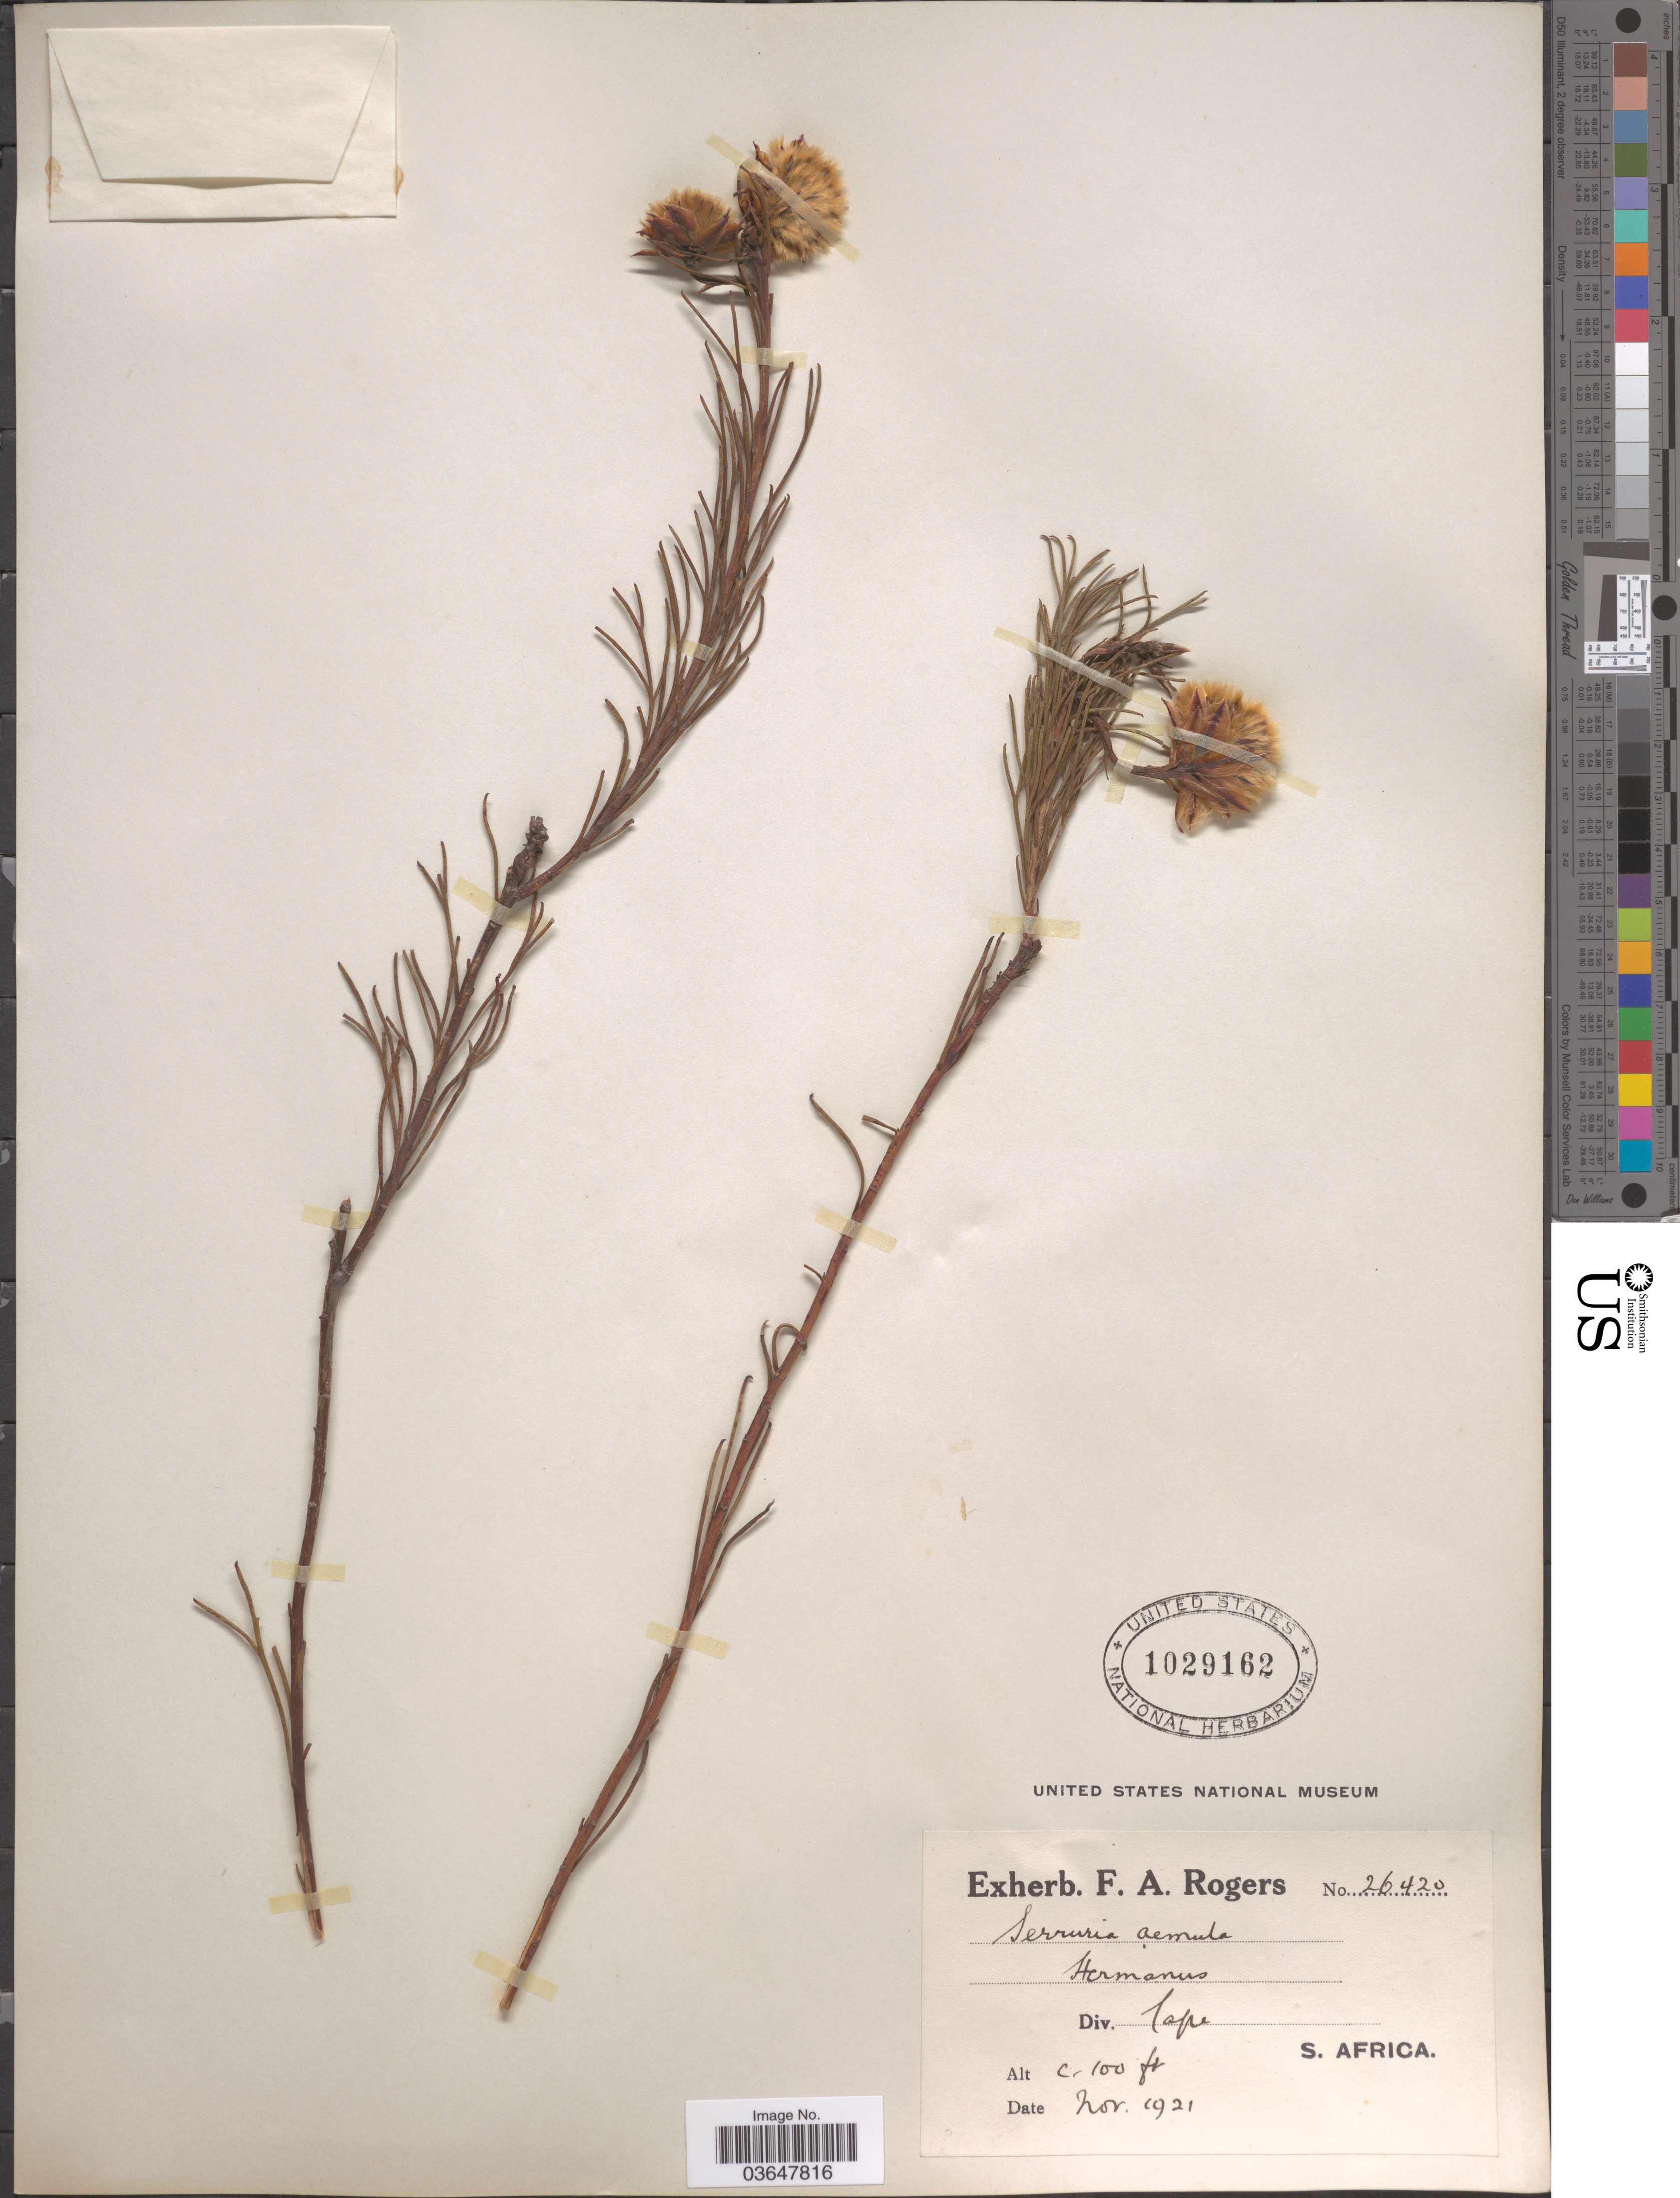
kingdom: Plantae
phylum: Tracheophyta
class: Magnoliopsida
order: Proteales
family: Proteaceae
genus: Serruria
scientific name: Serruria aemula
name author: Knight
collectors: ex herb. F. A. Rogers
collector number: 26420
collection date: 1921-11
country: South Africa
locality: Hermanus. Div. Cape. S. Africa.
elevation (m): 30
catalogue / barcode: US 1029162